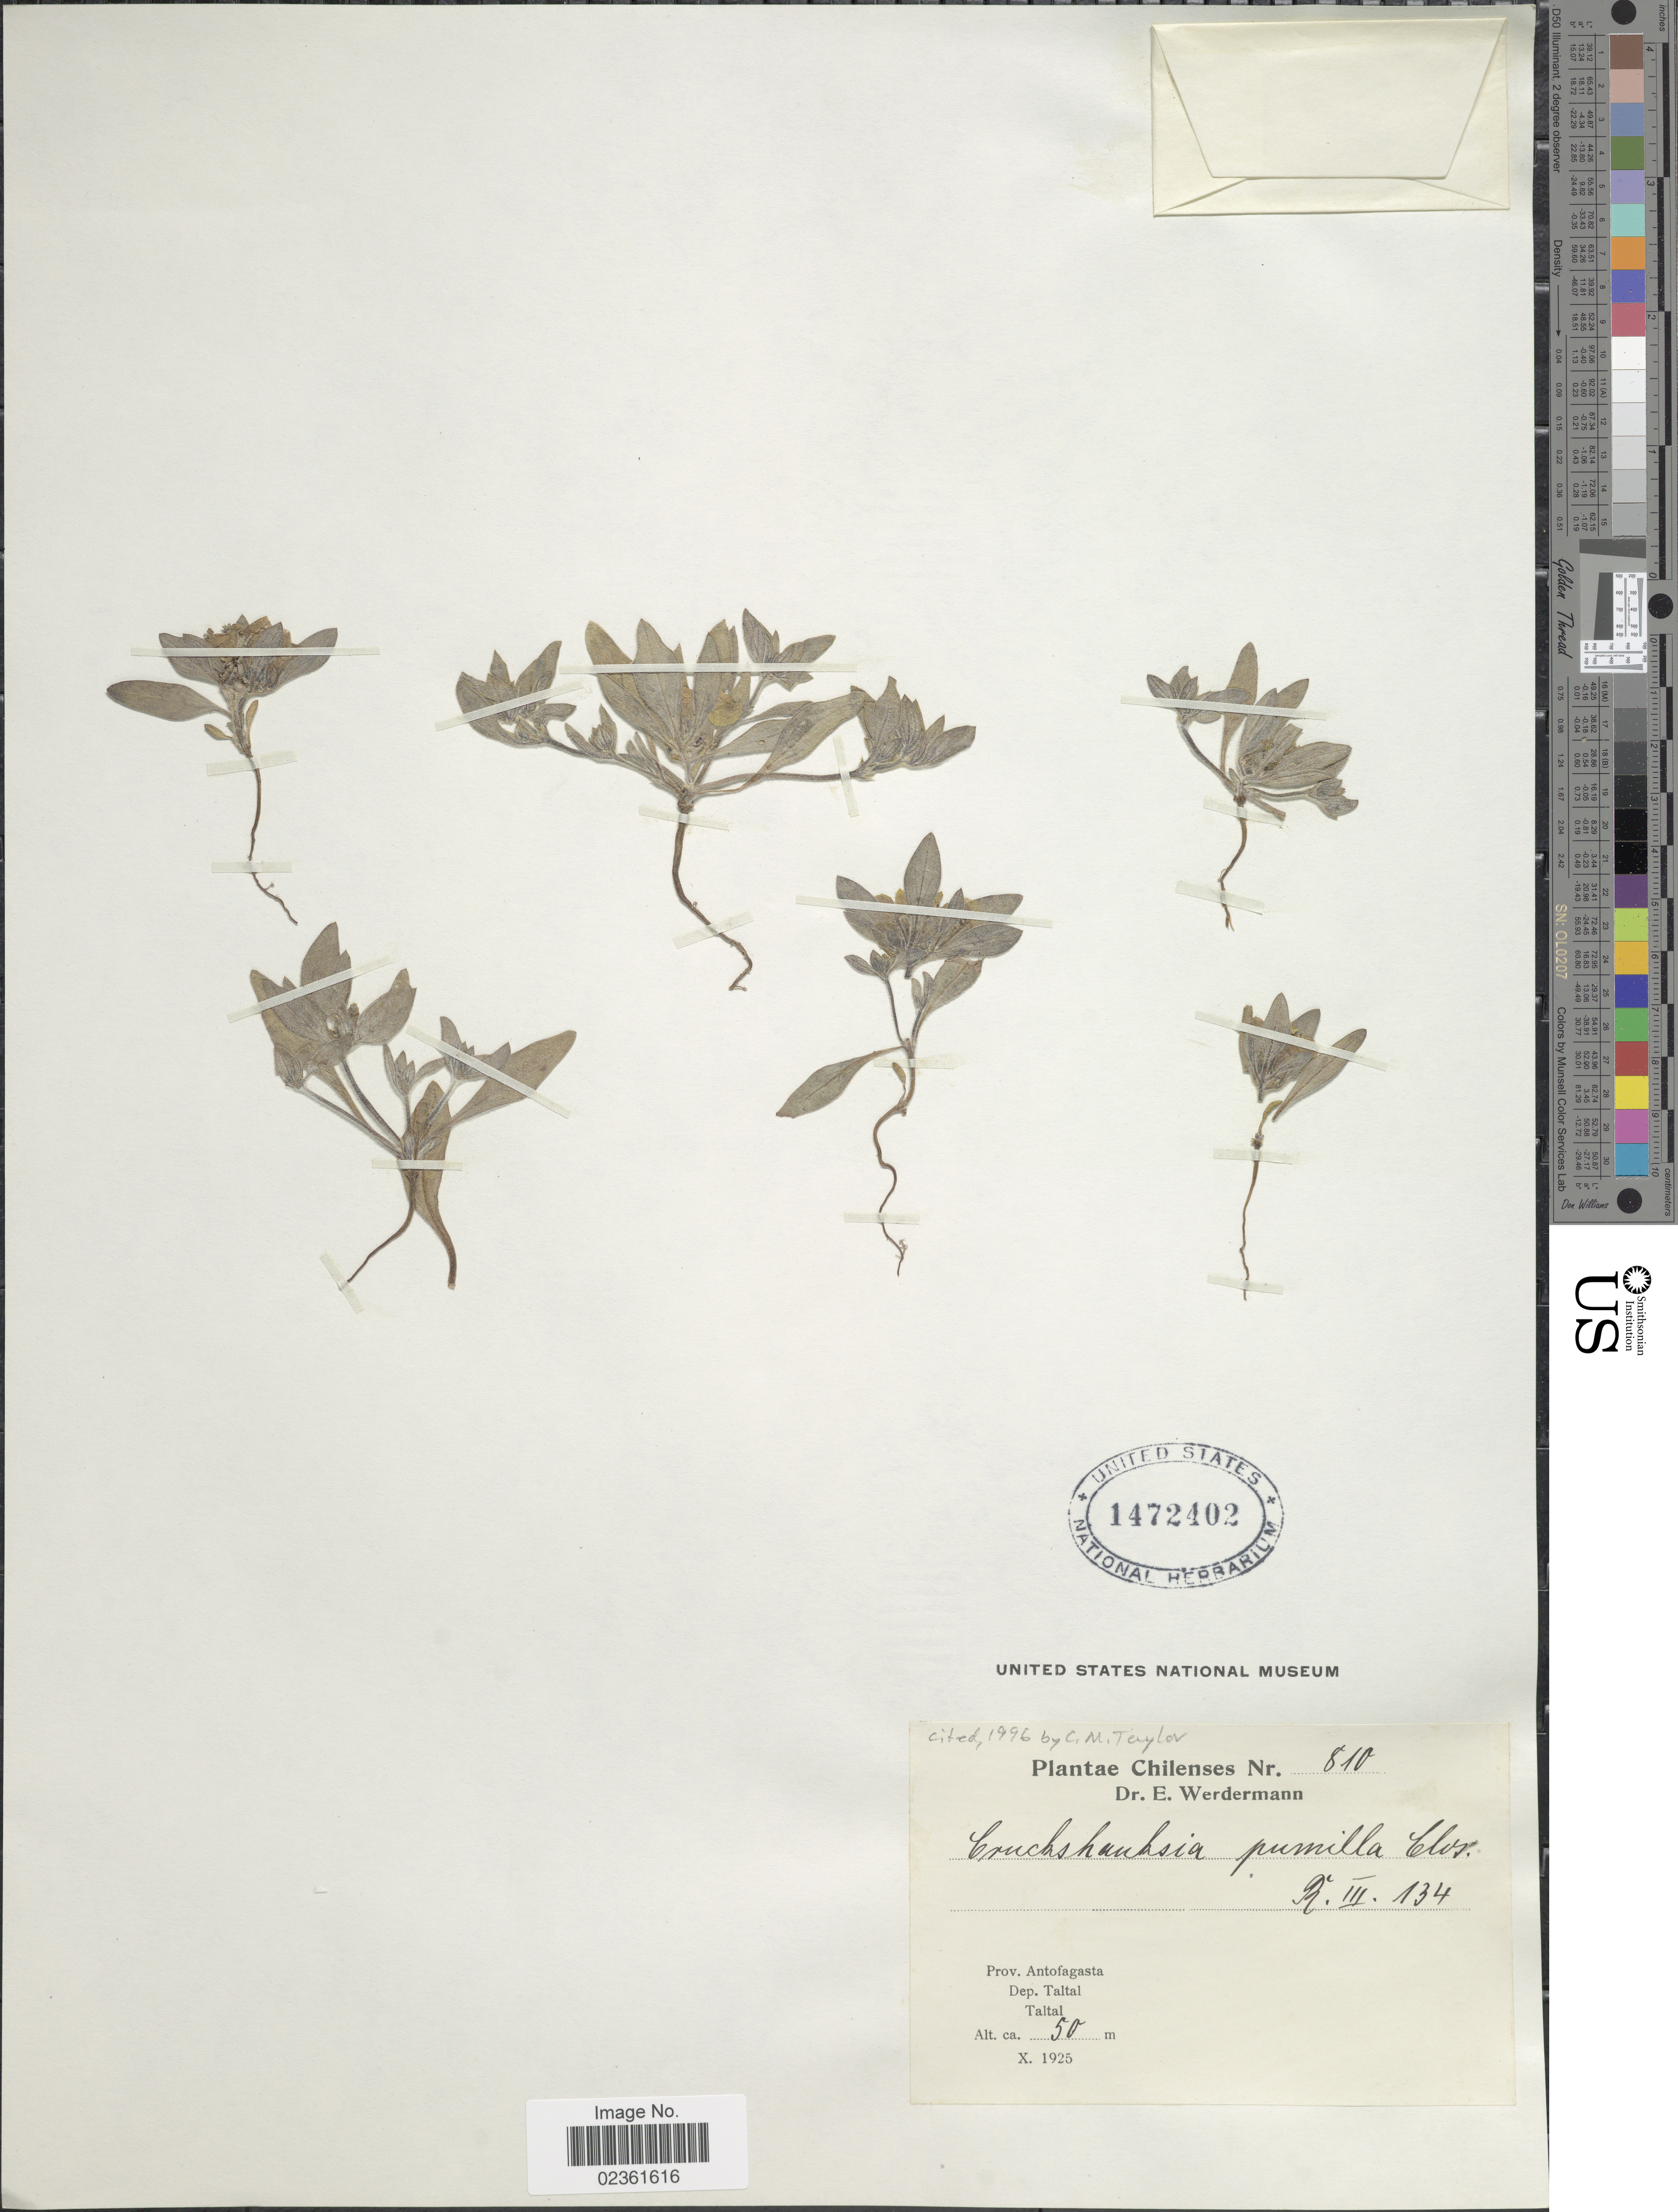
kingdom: Plantae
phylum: Tracheophyta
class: Magnoliopsida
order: Gentianales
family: Rubiaceae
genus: Cruckshanksia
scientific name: Cruckshanksia pumila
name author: Clos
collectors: E. Werdermann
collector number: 810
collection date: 1925-10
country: Chile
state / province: Antofagasta (II)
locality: Dep. Taltal, Taltal.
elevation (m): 50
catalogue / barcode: US 1472402